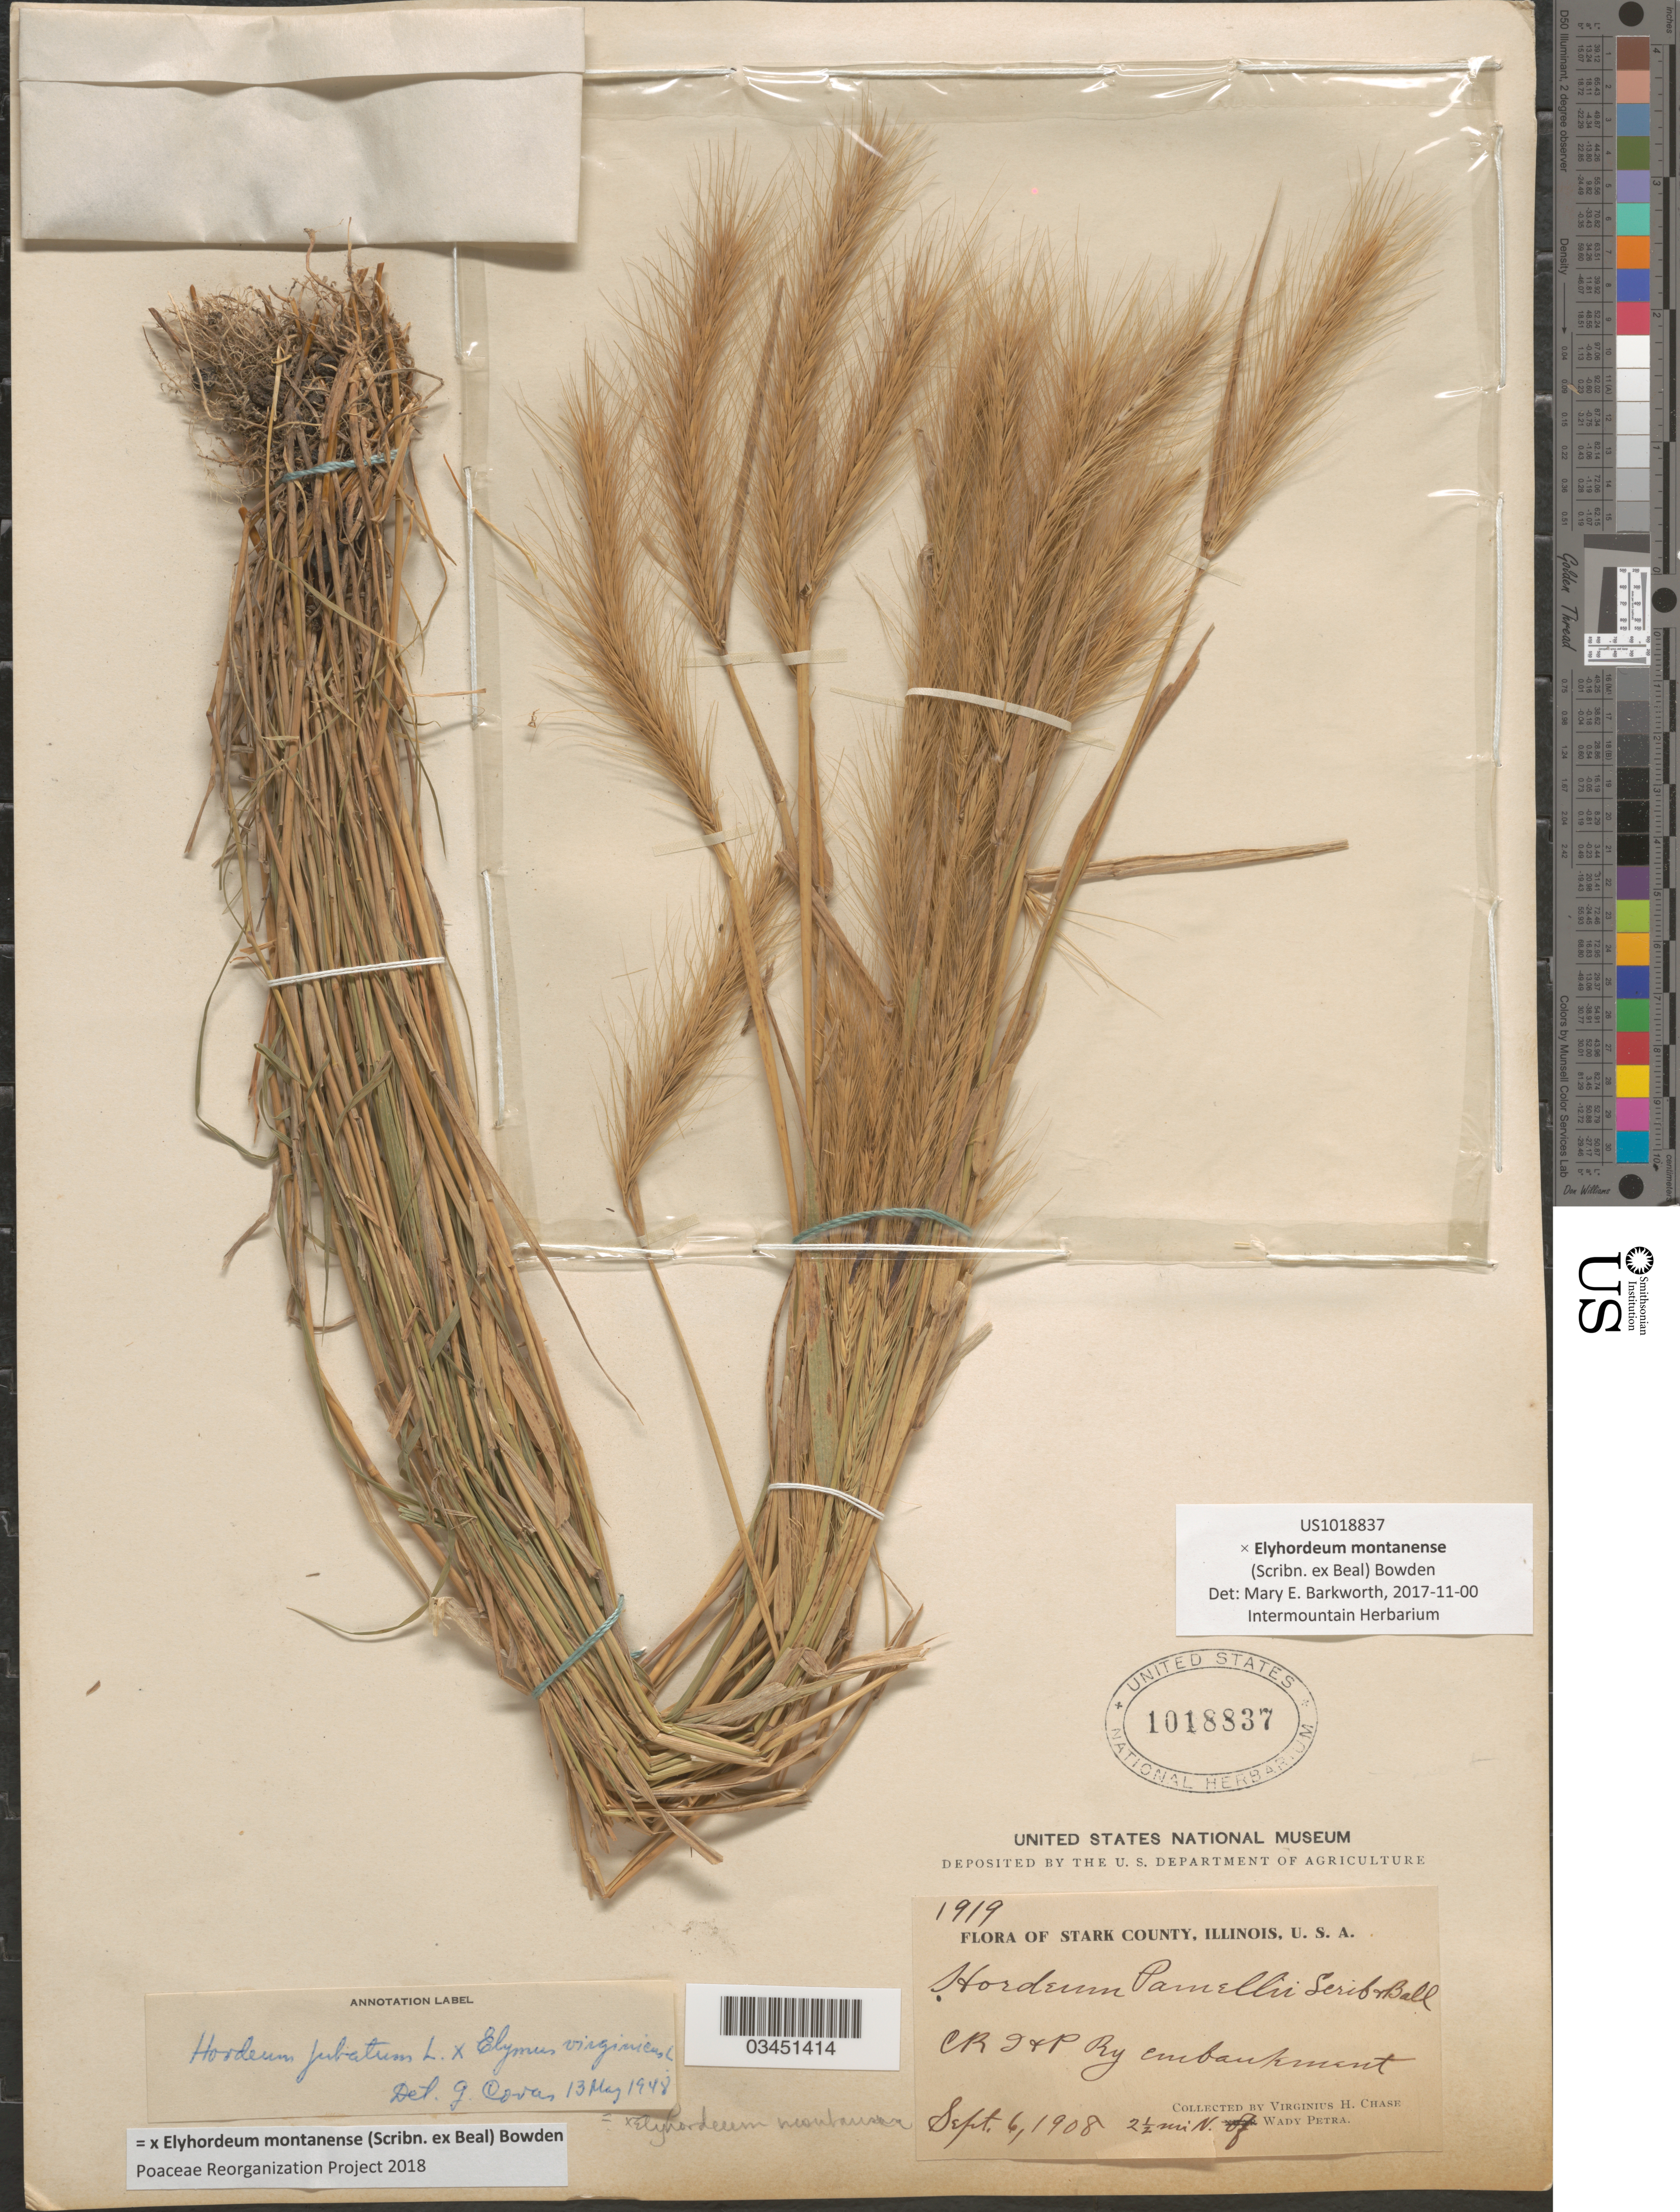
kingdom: Plantae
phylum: Tracheophyta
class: Liliopsida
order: Poales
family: Poaceae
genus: Elyhordeum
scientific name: x Elyhordeum montanense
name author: (Scribn. ex W.J. Beal) Bowden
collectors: V. H. Chase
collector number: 1919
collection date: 1908-09-06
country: United States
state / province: Illinois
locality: Stark County. CR J + P Ry embankment. 2 1/2 mi N. of Wady Petra.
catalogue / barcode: US 1018837